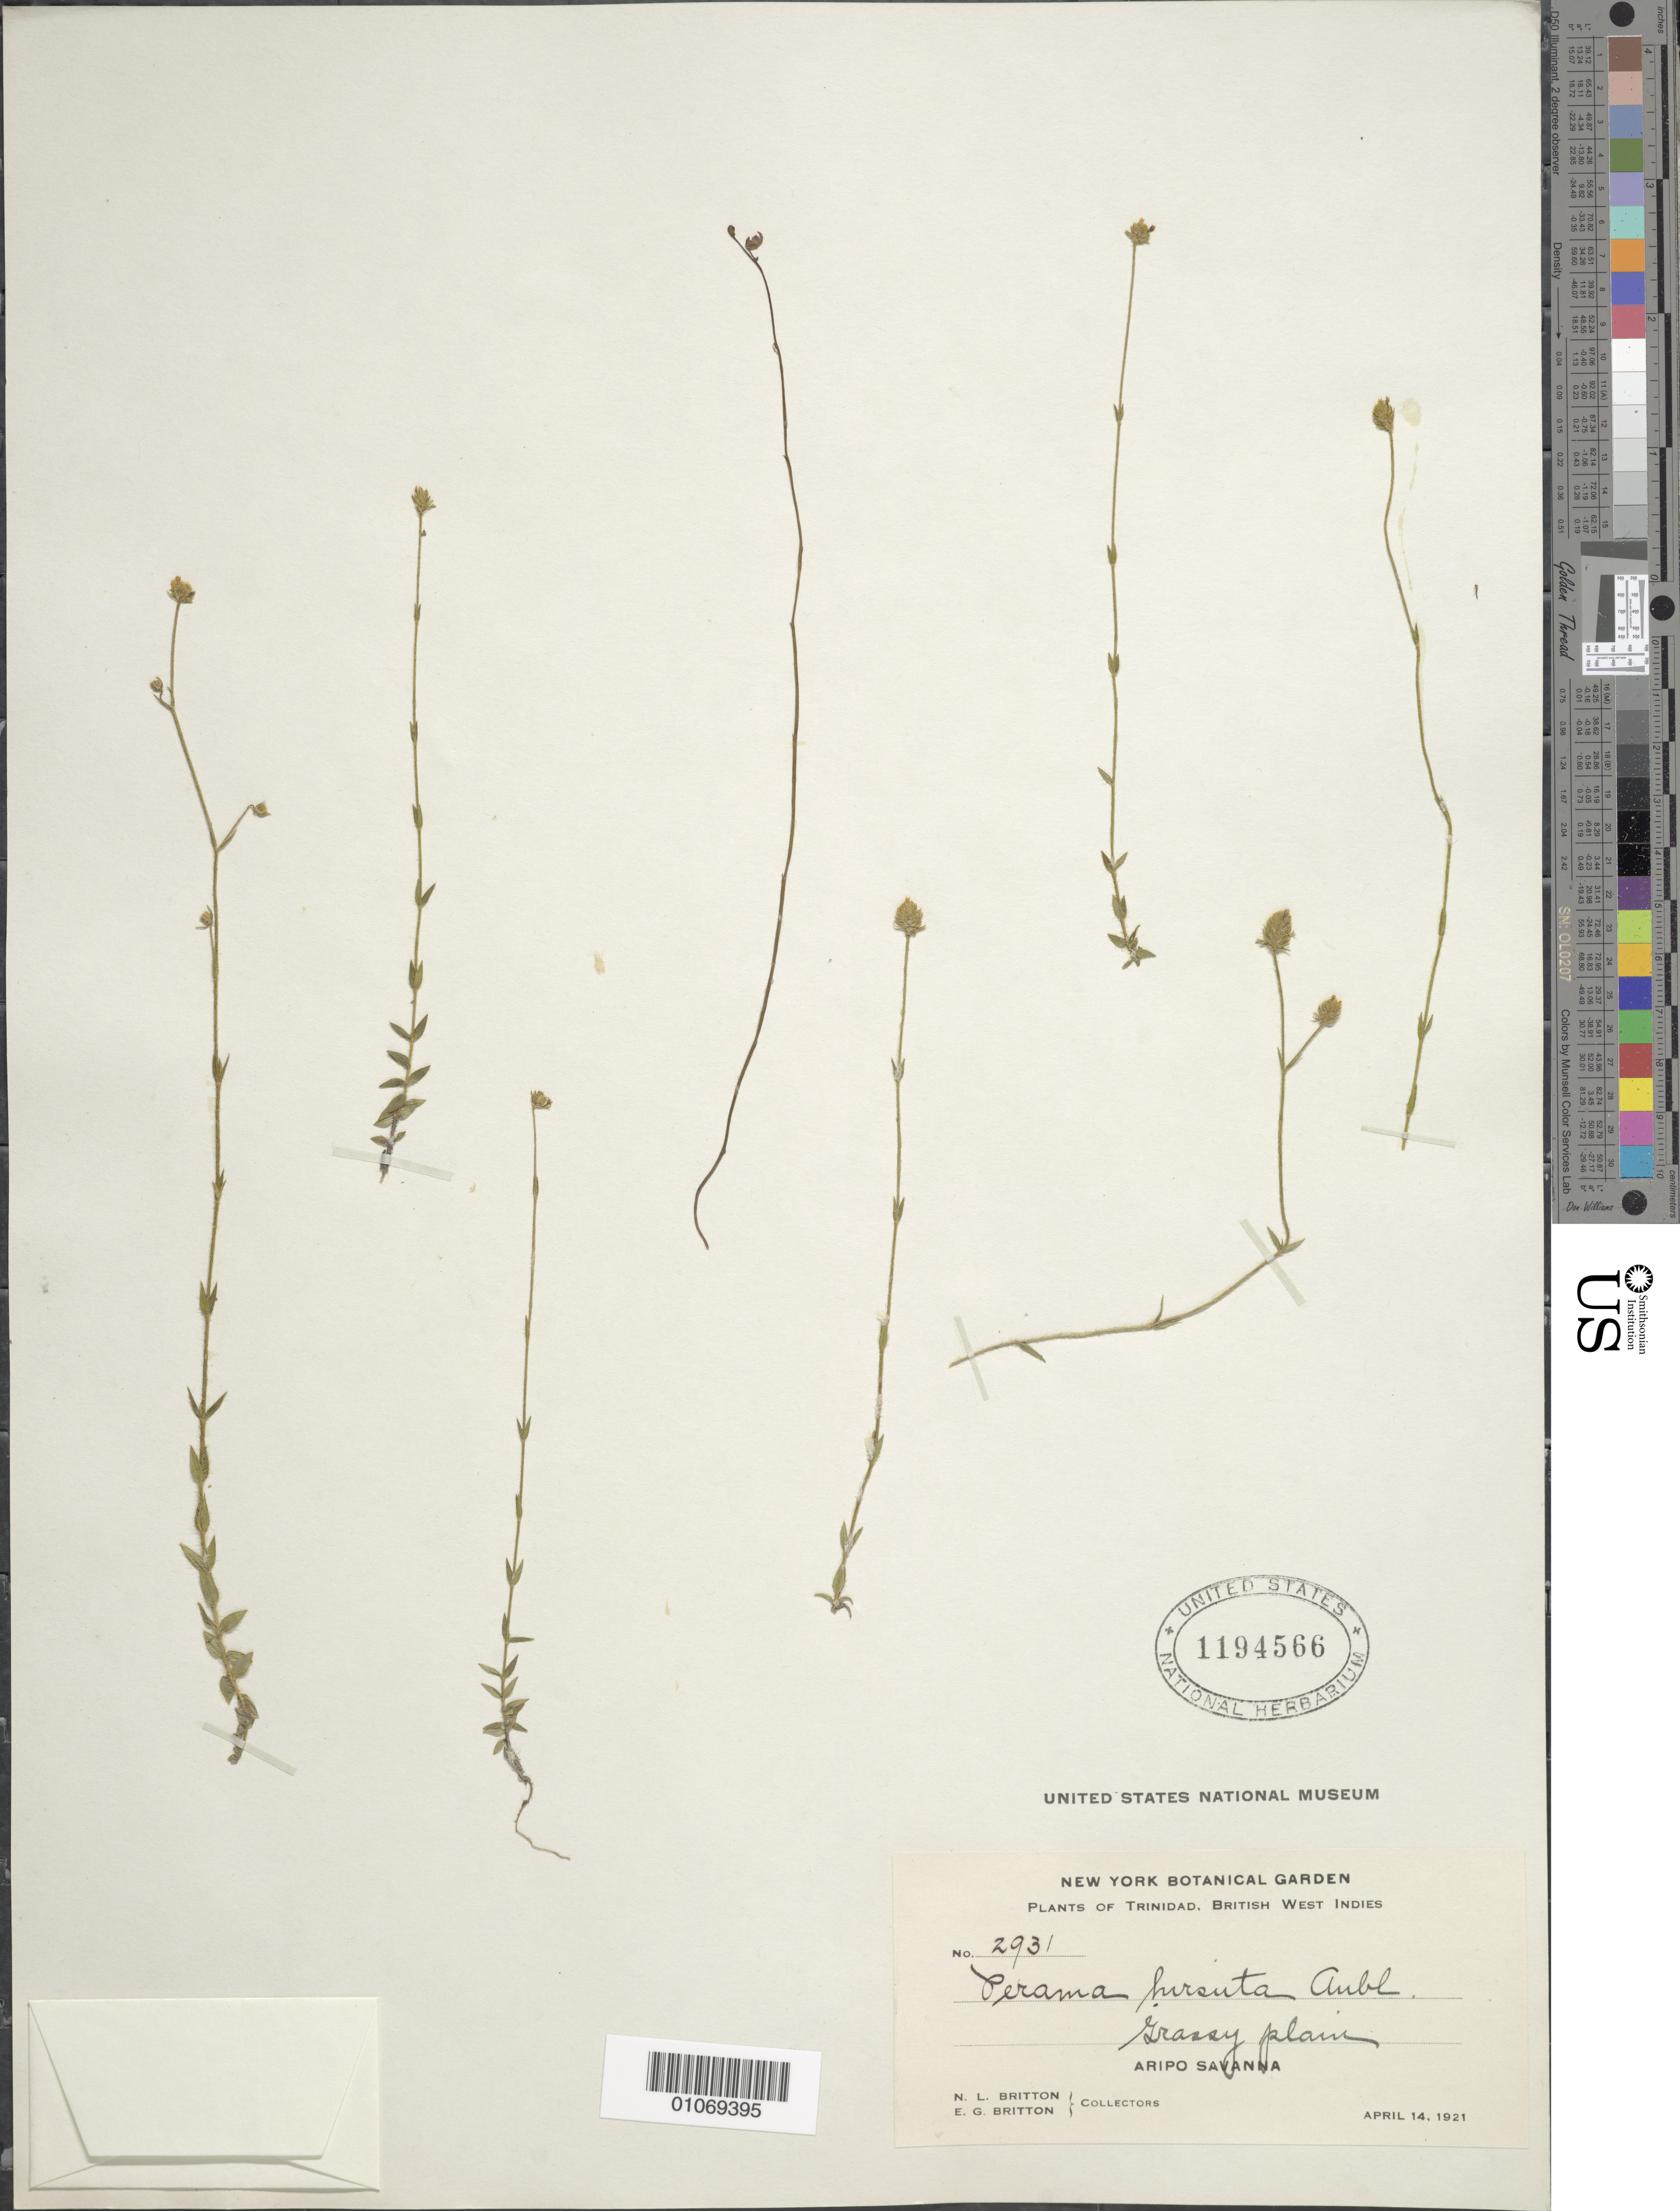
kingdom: Plantae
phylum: Tracheophyta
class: Magnoliopsida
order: Gentianales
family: Rubiaceae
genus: Perama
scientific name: Perama hirsuta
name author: Aubl.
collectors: N. Britton & E. G. Britton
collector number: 2931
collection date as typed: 14 Apr 1921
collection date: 1921-04-14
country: Trinidad and Tobago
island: Trinidad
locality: Aripo savanna, grassy plain.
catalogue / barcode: US 1194566